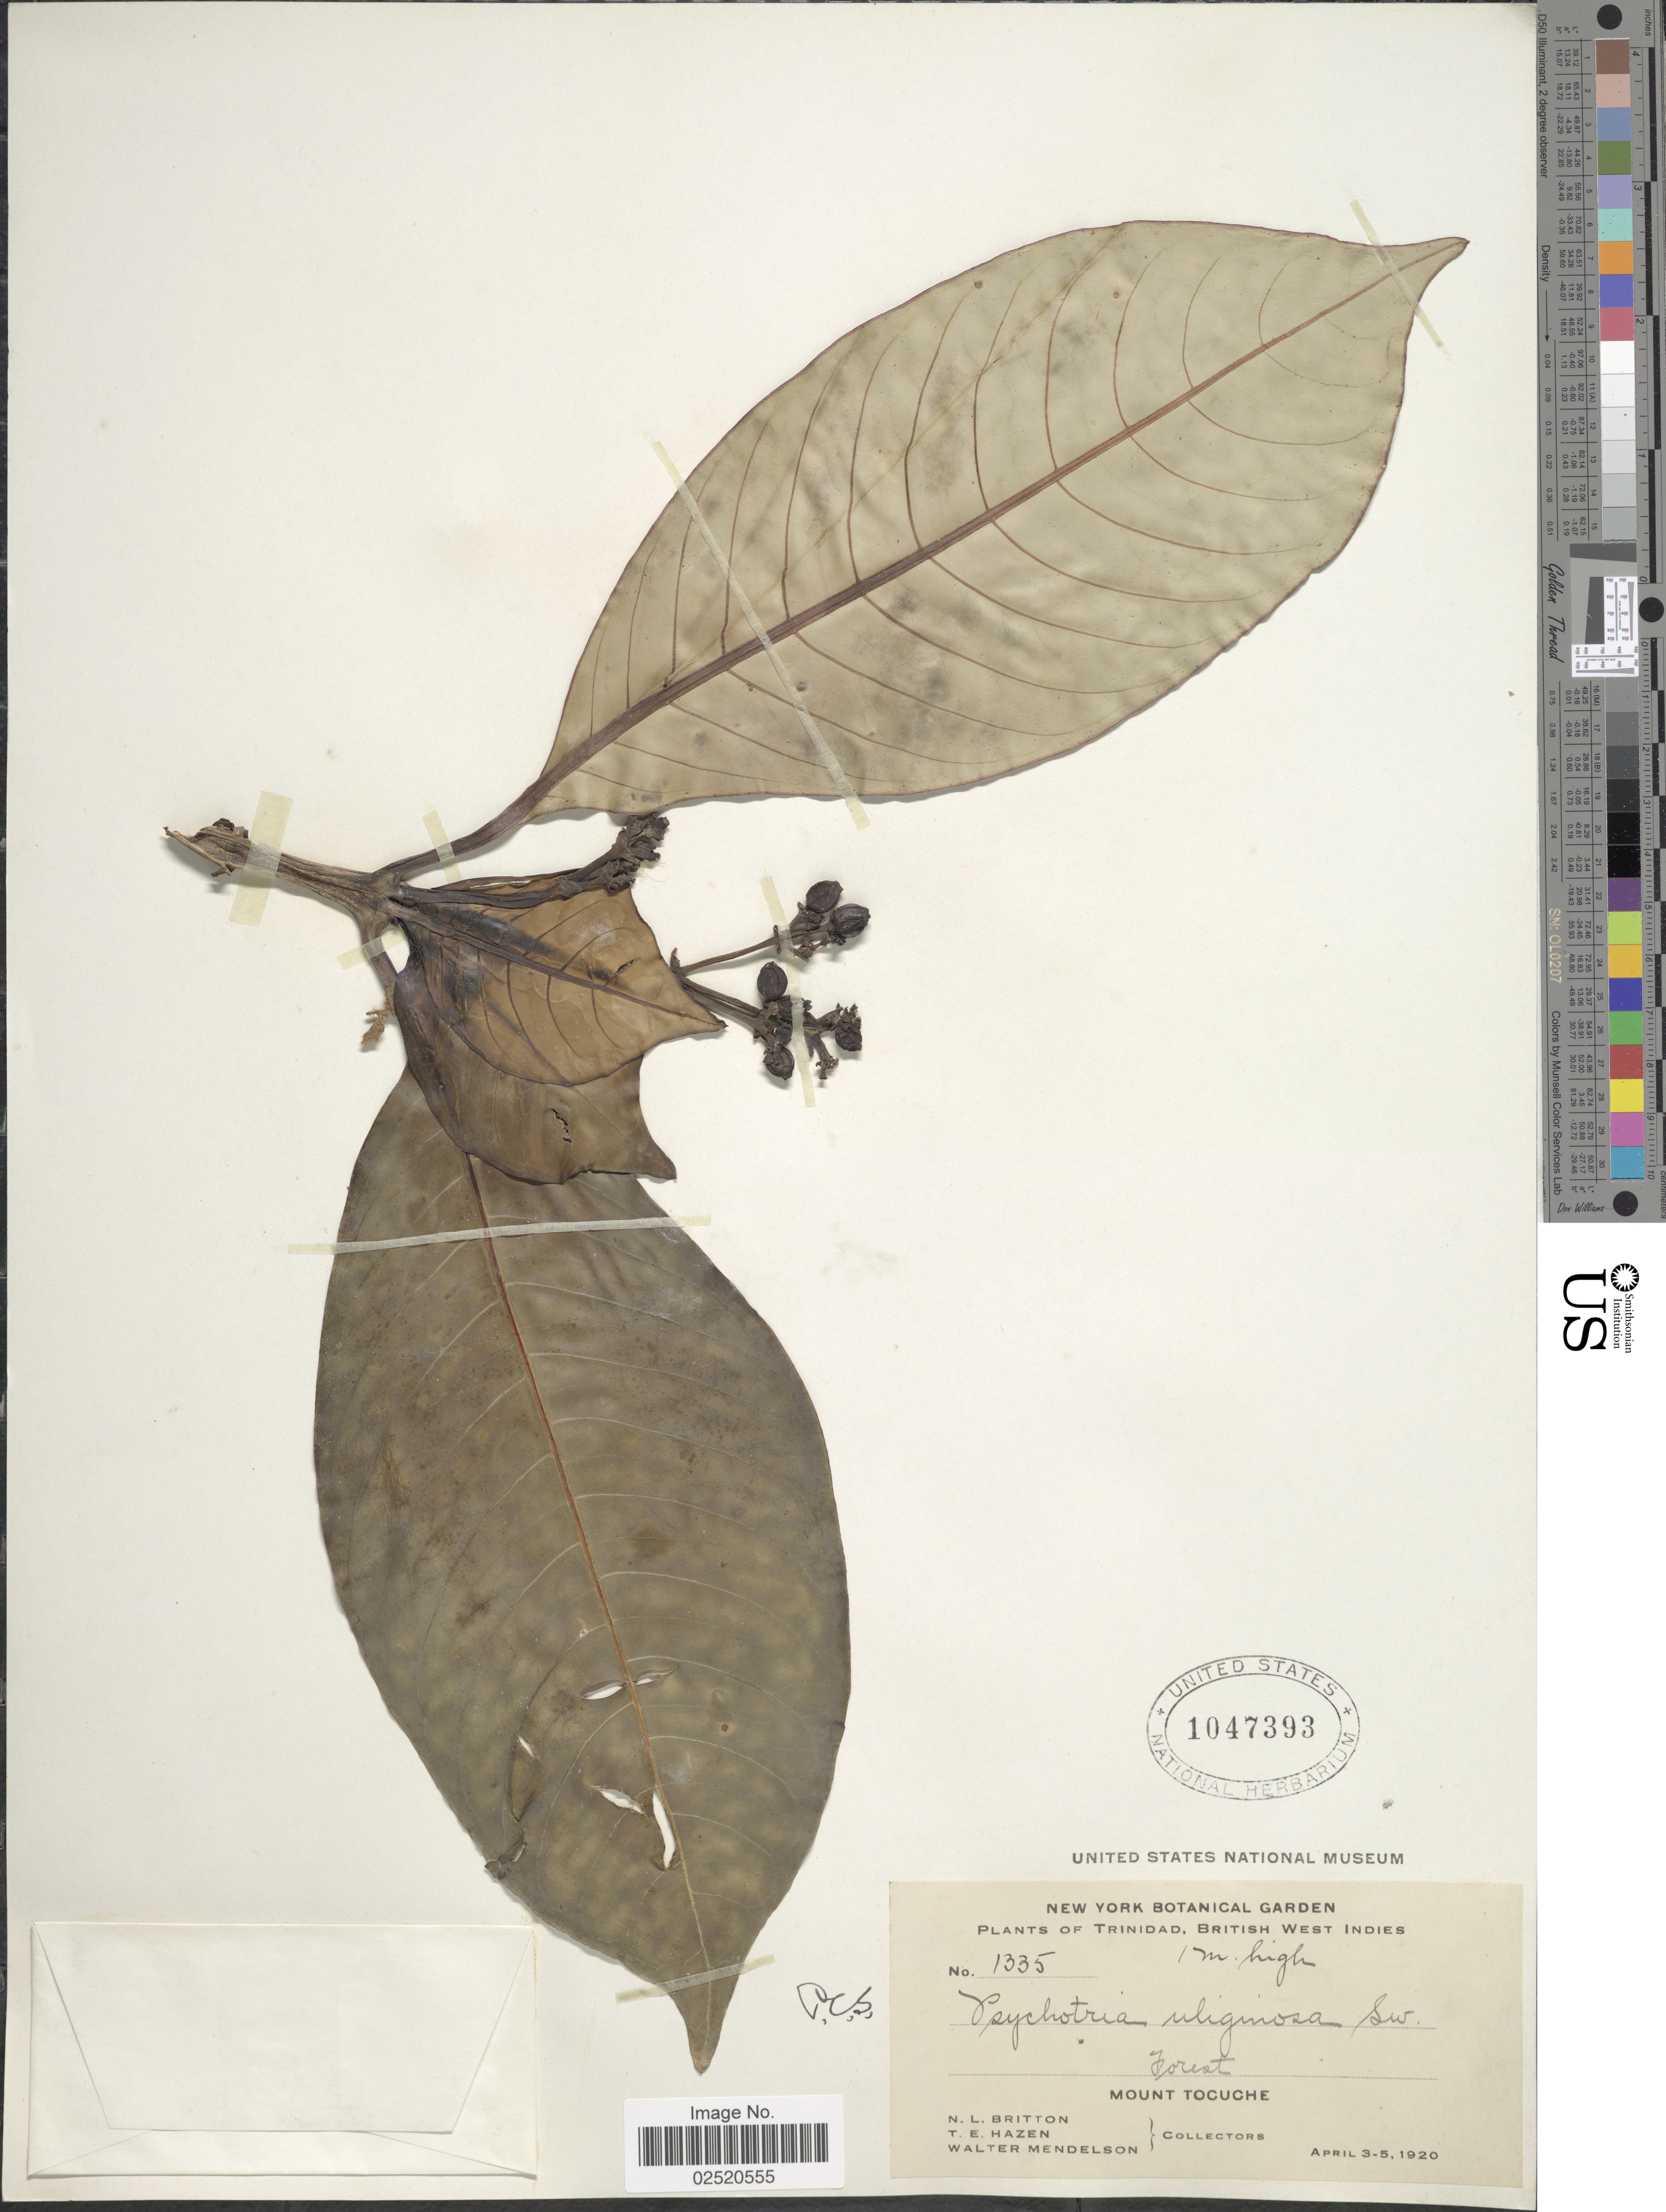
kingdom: Plantae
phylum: Tracheophyta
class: Magnoliopsida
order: Gentianales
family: Rubiaceae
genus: Psychotria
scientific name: Psychotria uliginosa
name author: Sw.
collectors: N. Britton, T. E. Hazen & W. Mendelson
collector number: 1335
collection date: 1920-04-03/1920-04-05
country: Trinidad and Tobago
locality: Trinidad, British West Indies. Mount Tocuche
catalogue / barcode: US 1047393